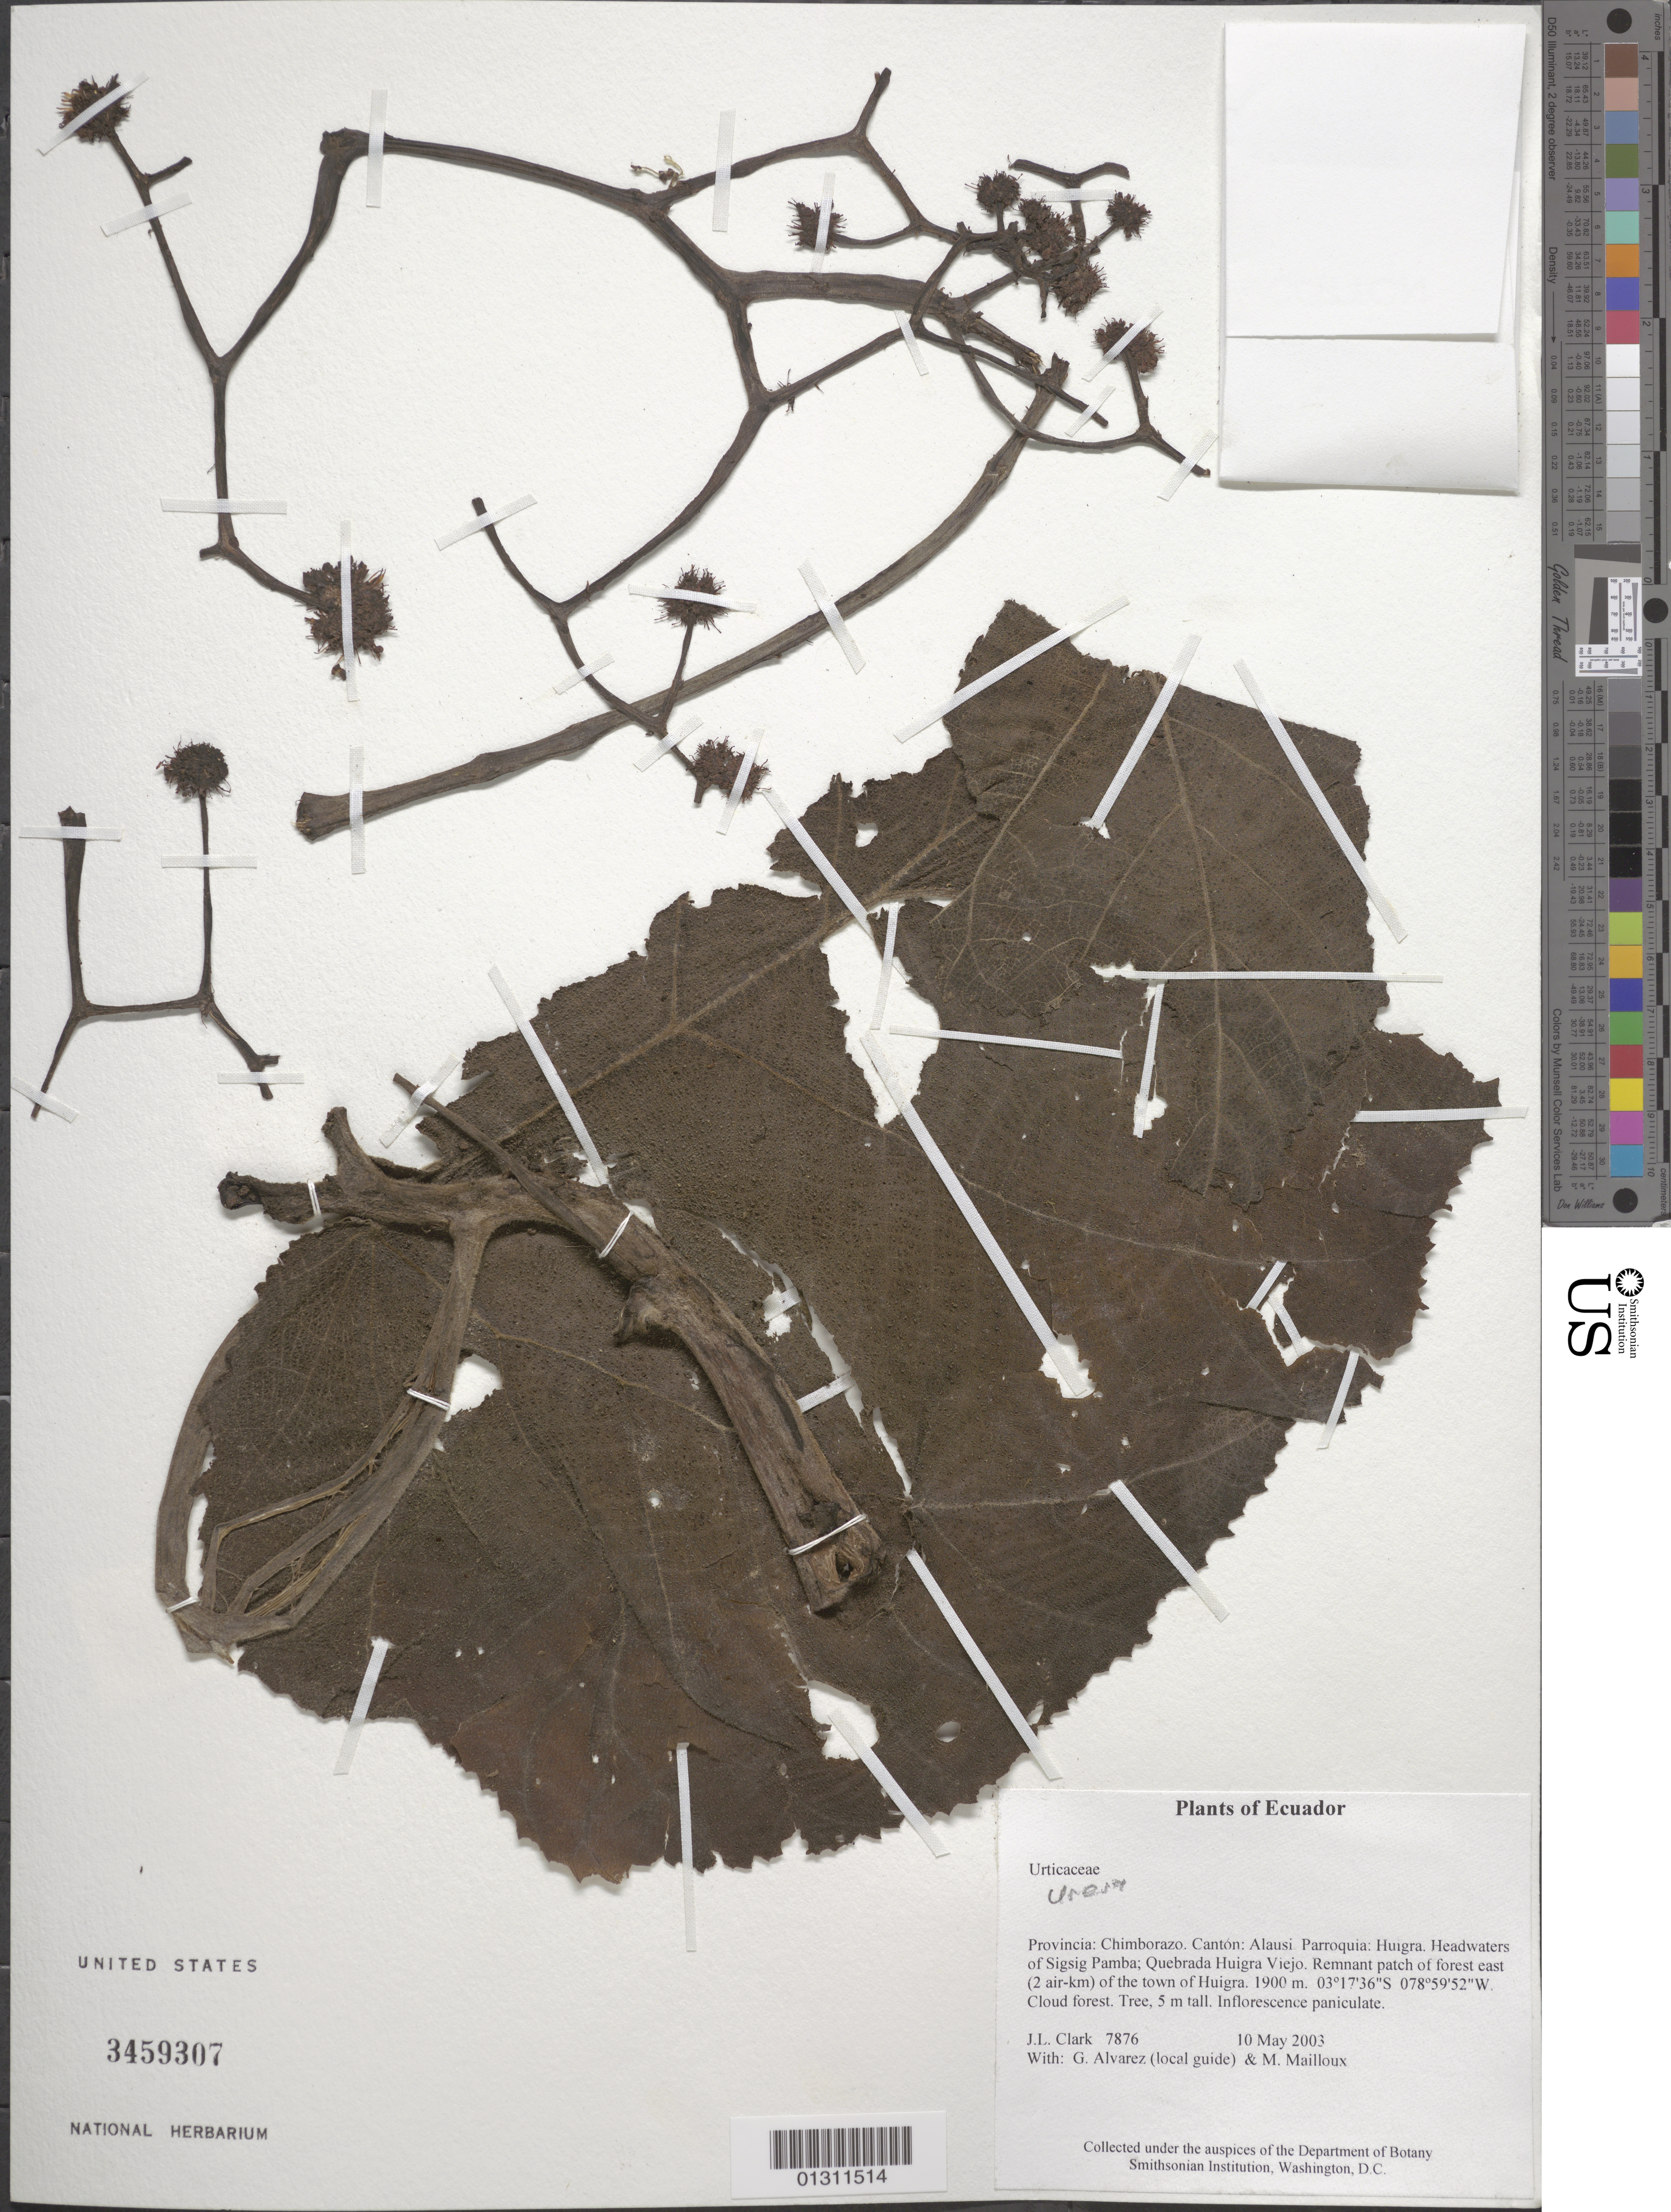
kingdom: Plantae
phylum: Tracheophyta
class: Magnoliopsida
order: Rosales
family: Urticaceae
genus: Urera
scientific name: Urera sp.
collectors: J. L. Clark, M. Mailloux & G. Alvarez (local guide)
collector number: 7876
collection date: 2003-05-10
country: Ecuador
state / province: Chimborazo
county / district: Alausi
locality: Parroquia: Huigra. Headwaters of Sigsig Pamba; Quebrada Huigra Viejo. E (2 air-km) of the town of Huigra.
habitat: Cloud forest, remnant patch of forest.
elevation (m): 1900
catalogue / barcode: US 3459307